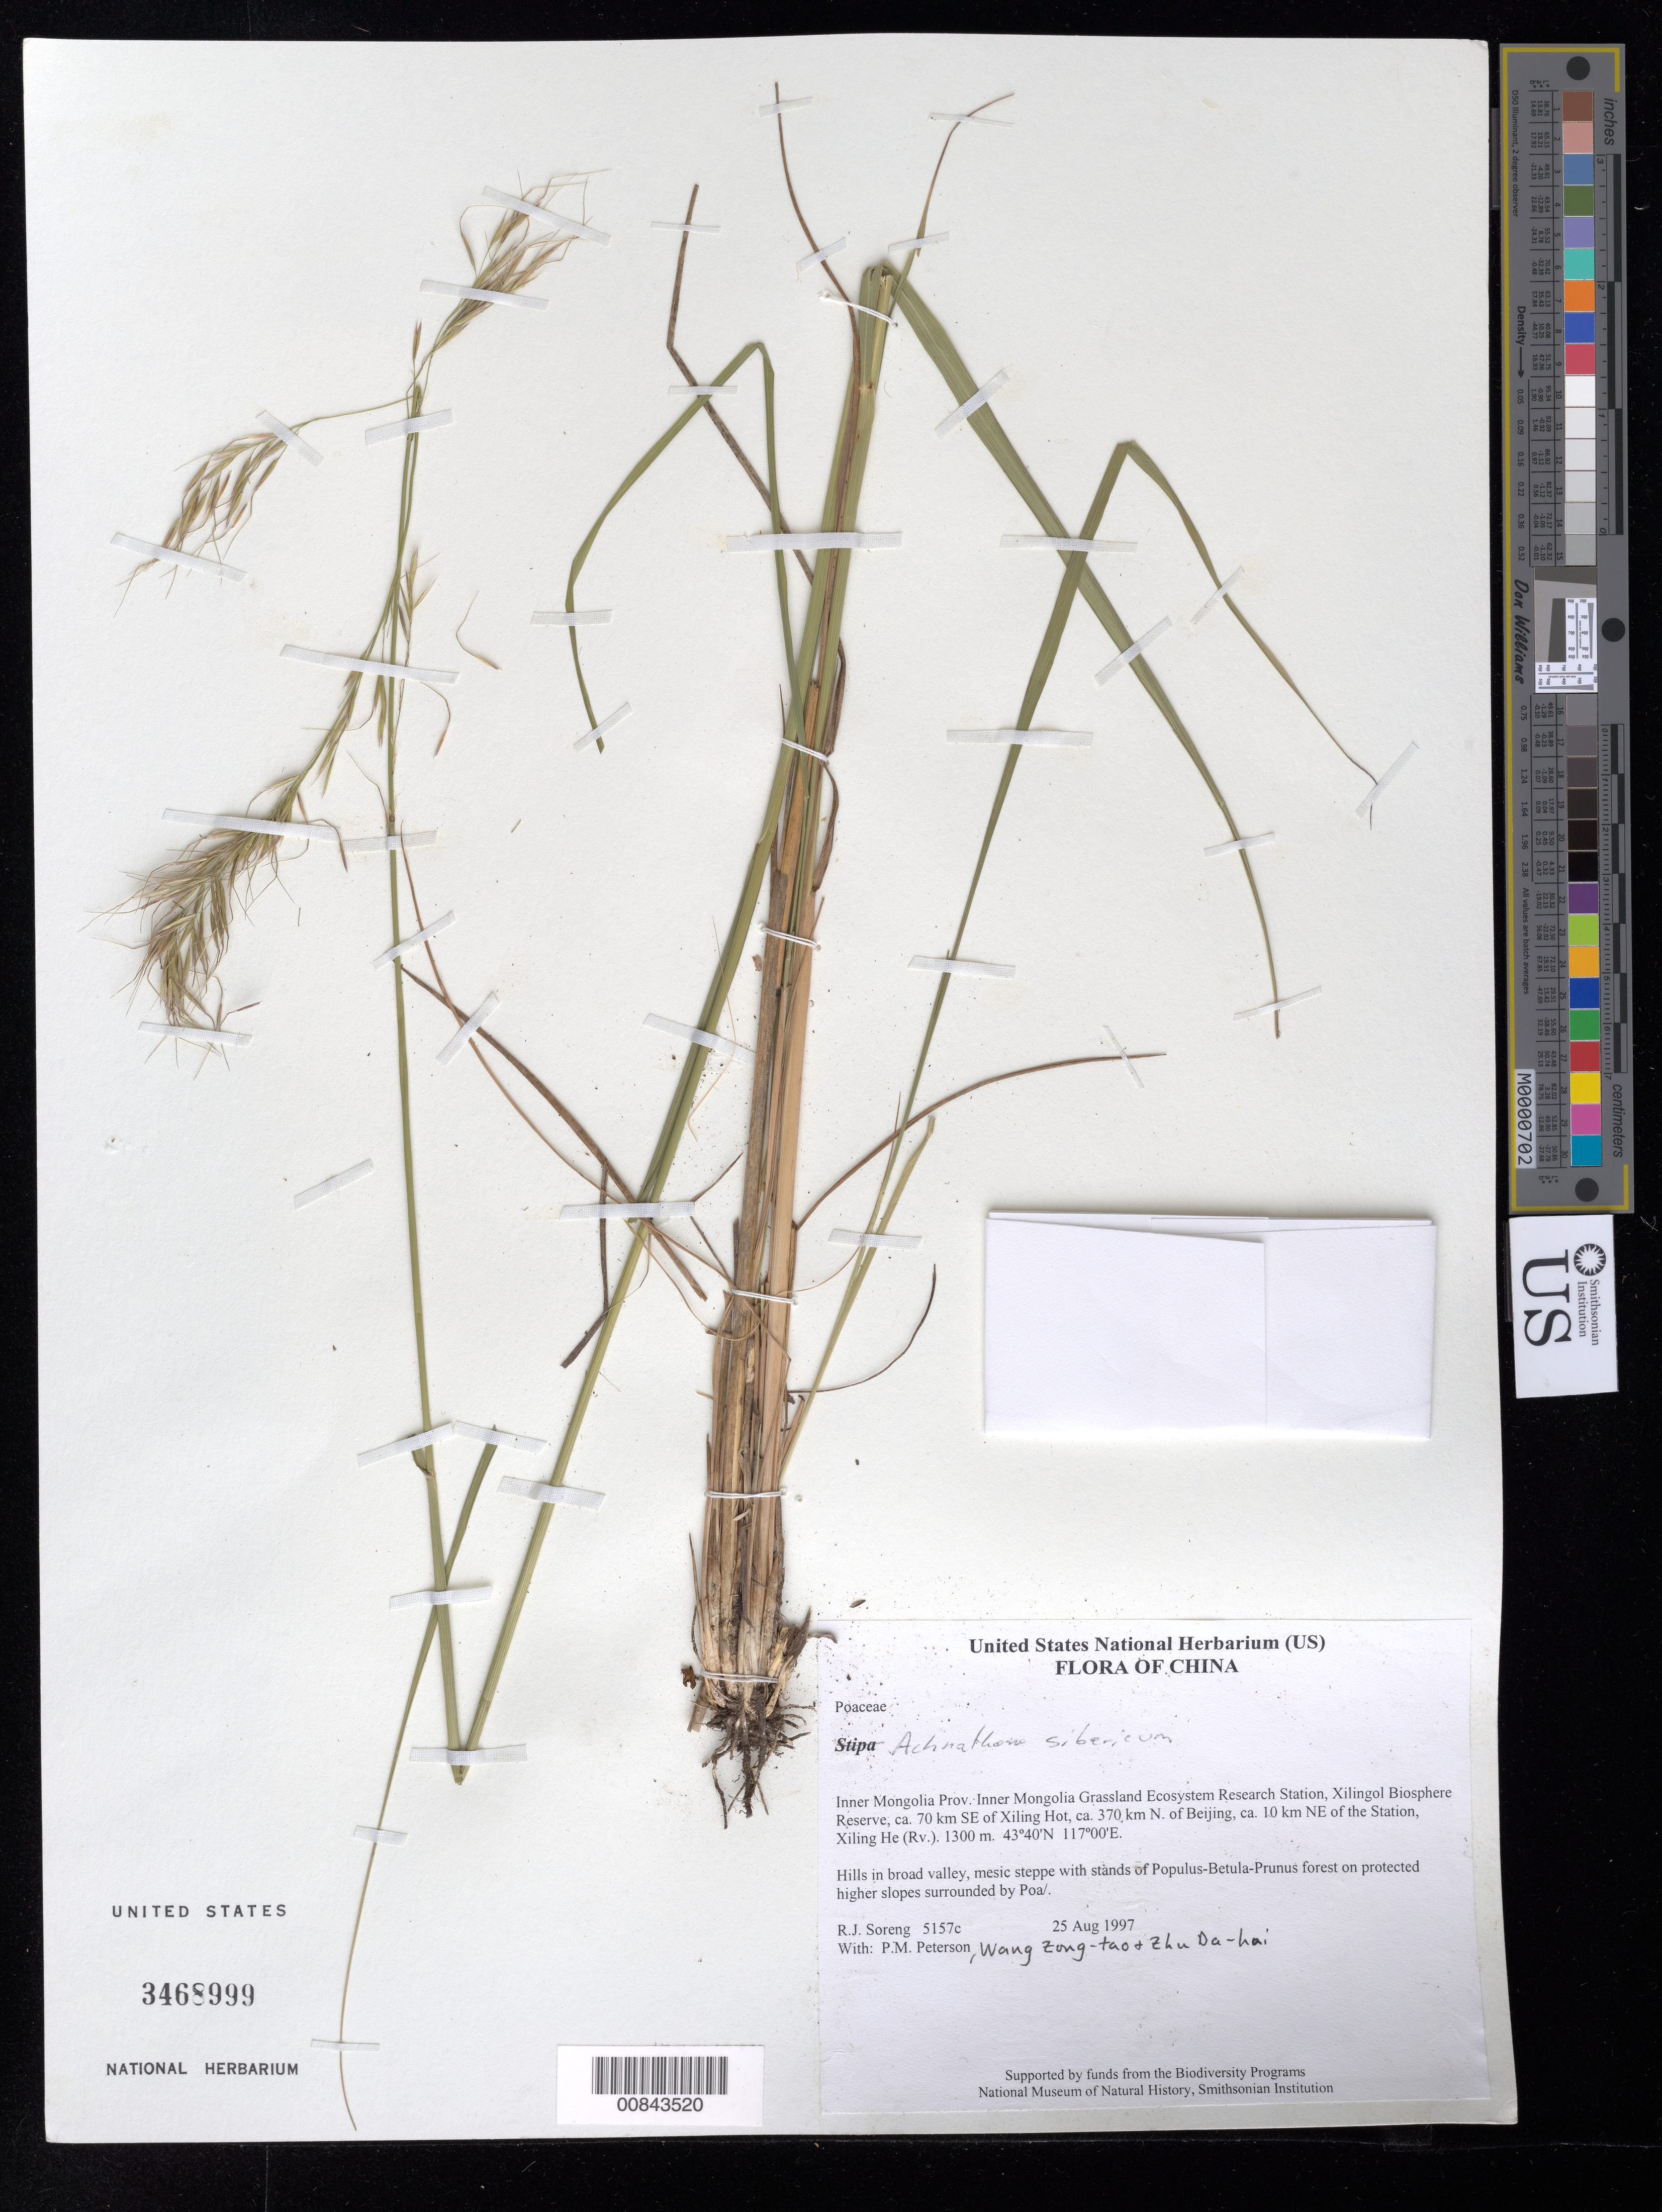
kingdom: Plantae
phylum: Tracheophyta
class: Liliopsida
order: Poales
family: Poaceae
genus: Achnatherum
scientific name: Achnatherum sibiricum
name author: (L.) Keng ex Tzvelev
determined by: Soreng, Robert J., Research Associate (BOT), Smithsonian Institution - National Museum of Natural History (UNITED STATES)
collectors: R. J. Soreng, P. M. Peterson & Zhu Da-hai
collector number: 5157-c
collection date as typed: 25 Aug 1997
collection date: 1997-08-25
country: China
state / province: Nei Monggol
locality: Inner Mongolia Grassland Ecosystem Research Station, Xilingol Biosphere Reserve, ca. 70 km SE of Xiling Hot, ca. 370 km N. of Beijing, ca. 10 km NE of the Station, Xiling He (Rv.)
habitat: Hills in broad valley, mesic steppe with stands of Populus-Betula-Prunus forest on protected higher slopes surrounded by Poa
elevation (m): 1300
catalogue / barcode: US 3468999